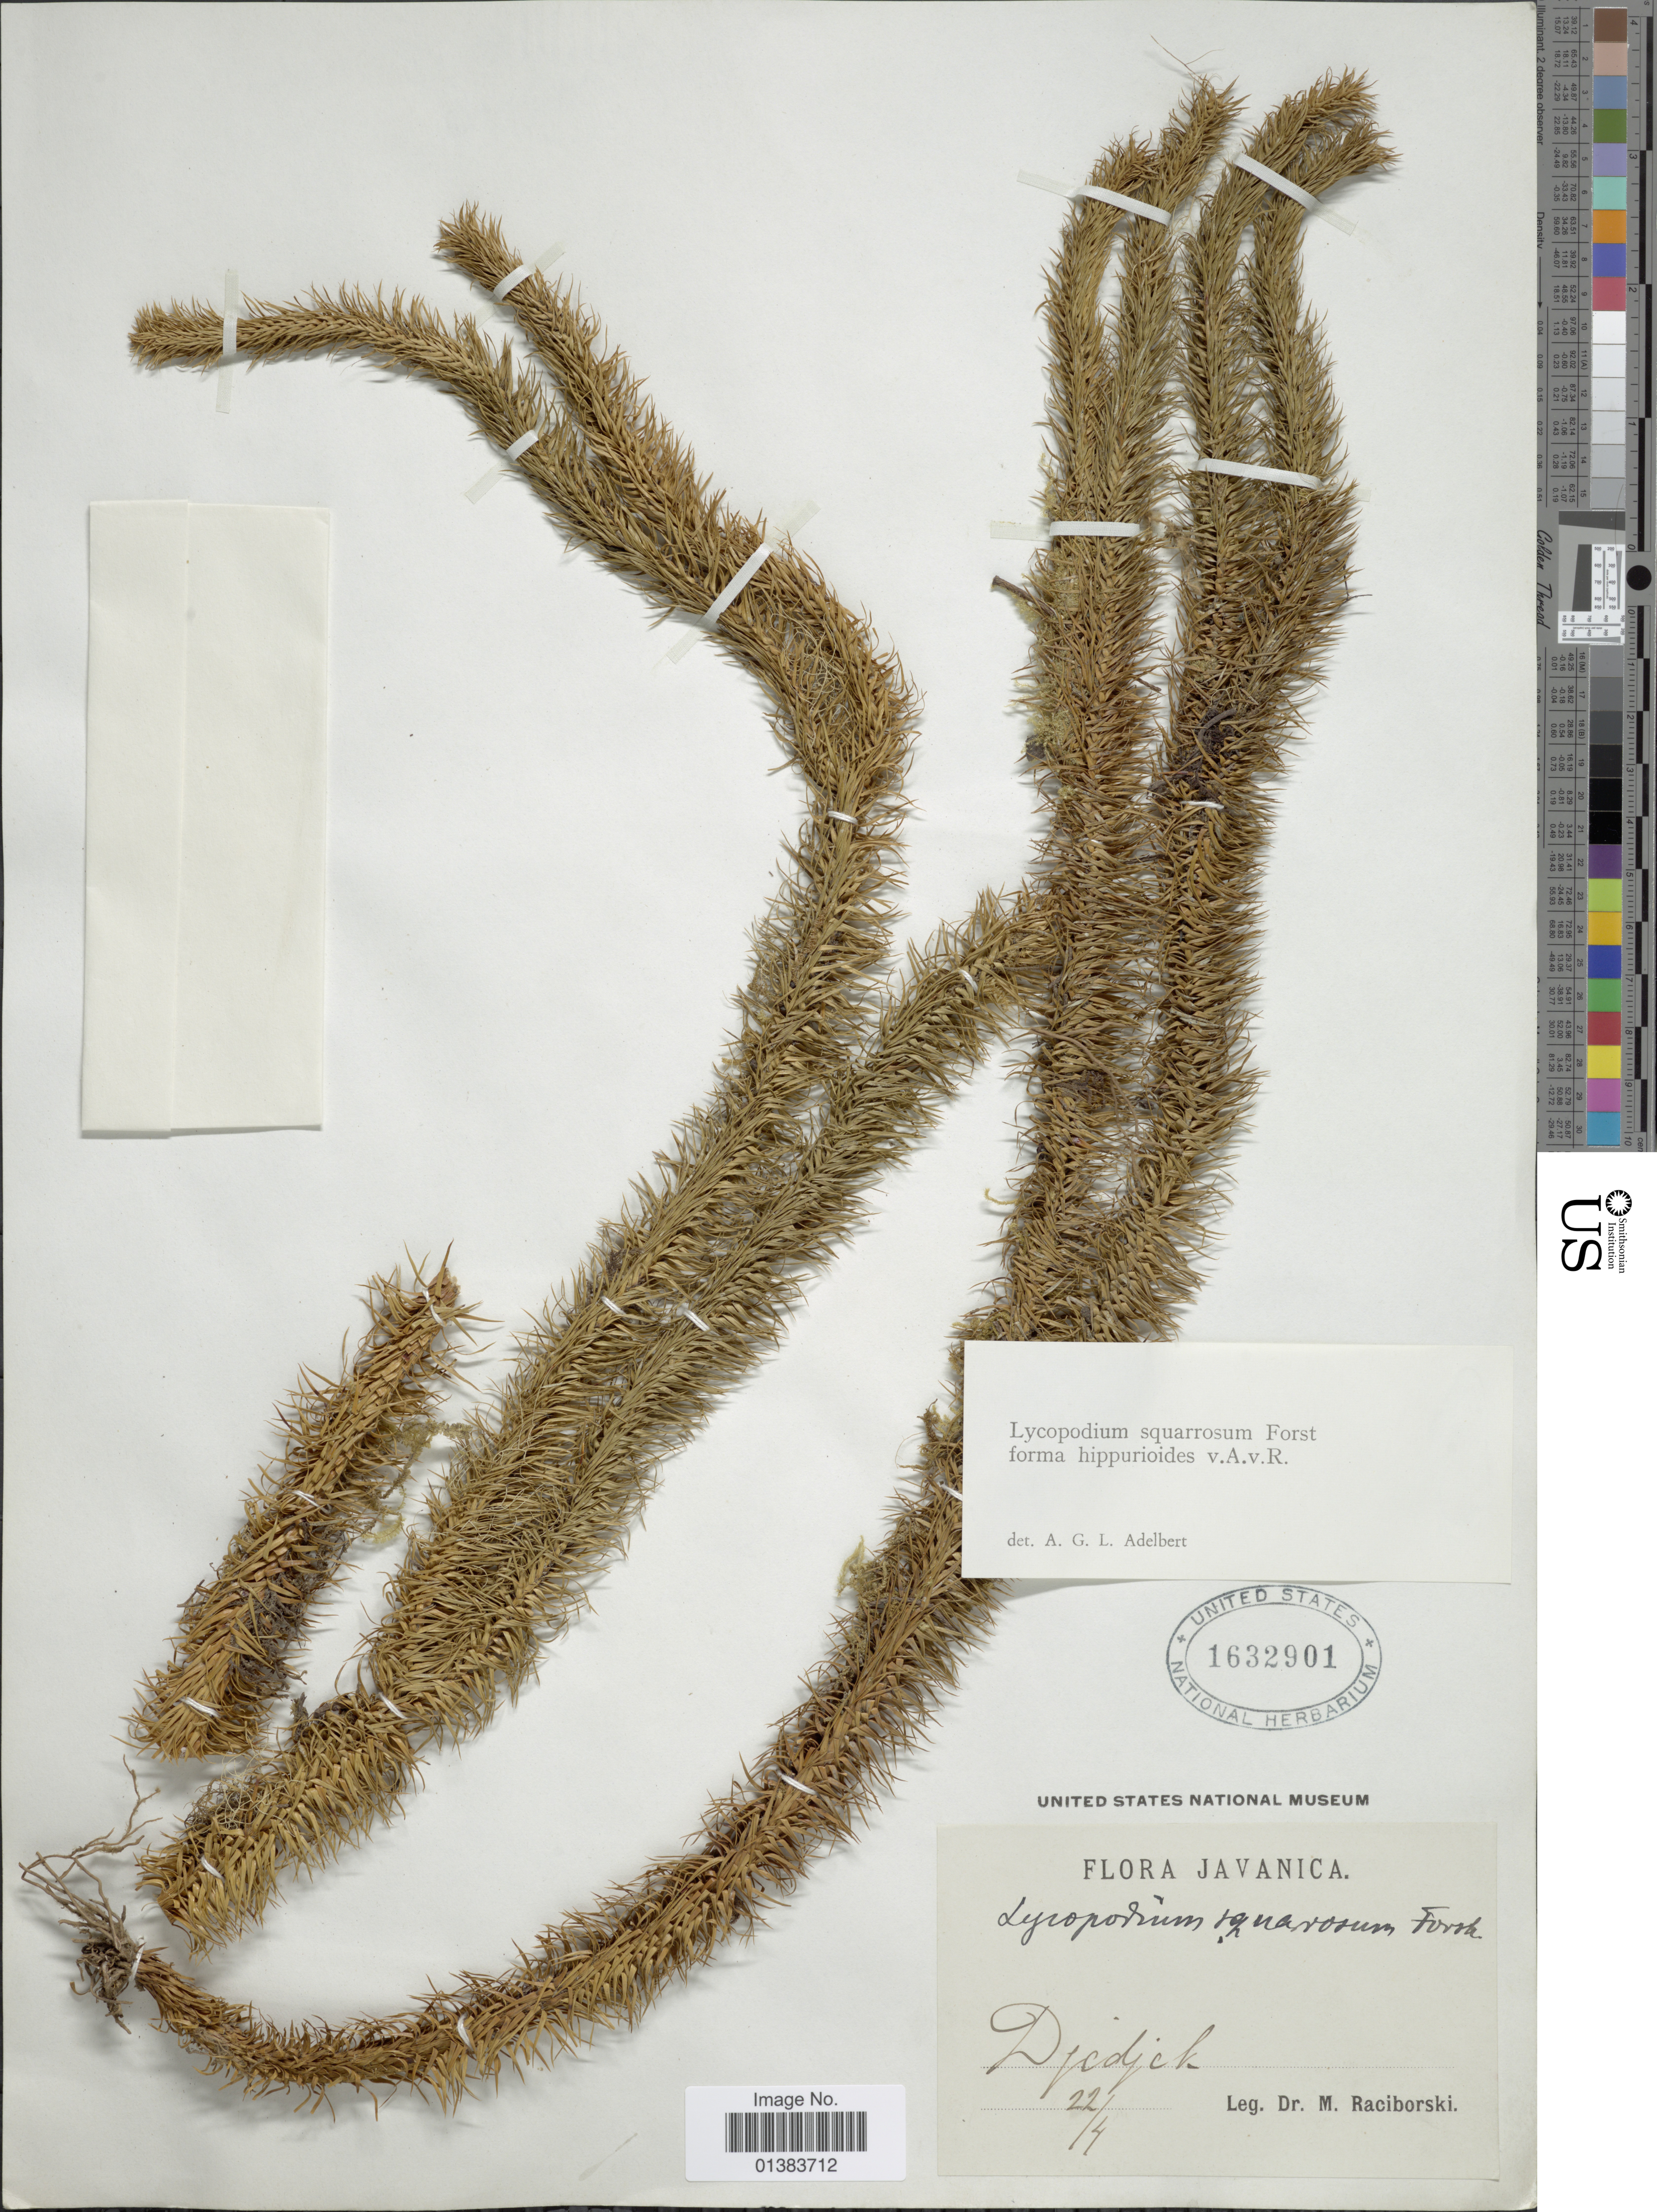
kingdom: Plantae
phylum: Tracheophyta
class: Lycopodiopsida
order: Lycopodiales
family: Lycopodiaceae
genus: Phlegmariurus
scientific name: Phlegmariurus squarrosus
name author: (G. Forst.) Á. Löve & D. Löve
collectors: M. Raciborski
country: Indonesia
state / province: Java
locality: Djedjek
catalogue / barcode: US 1632901